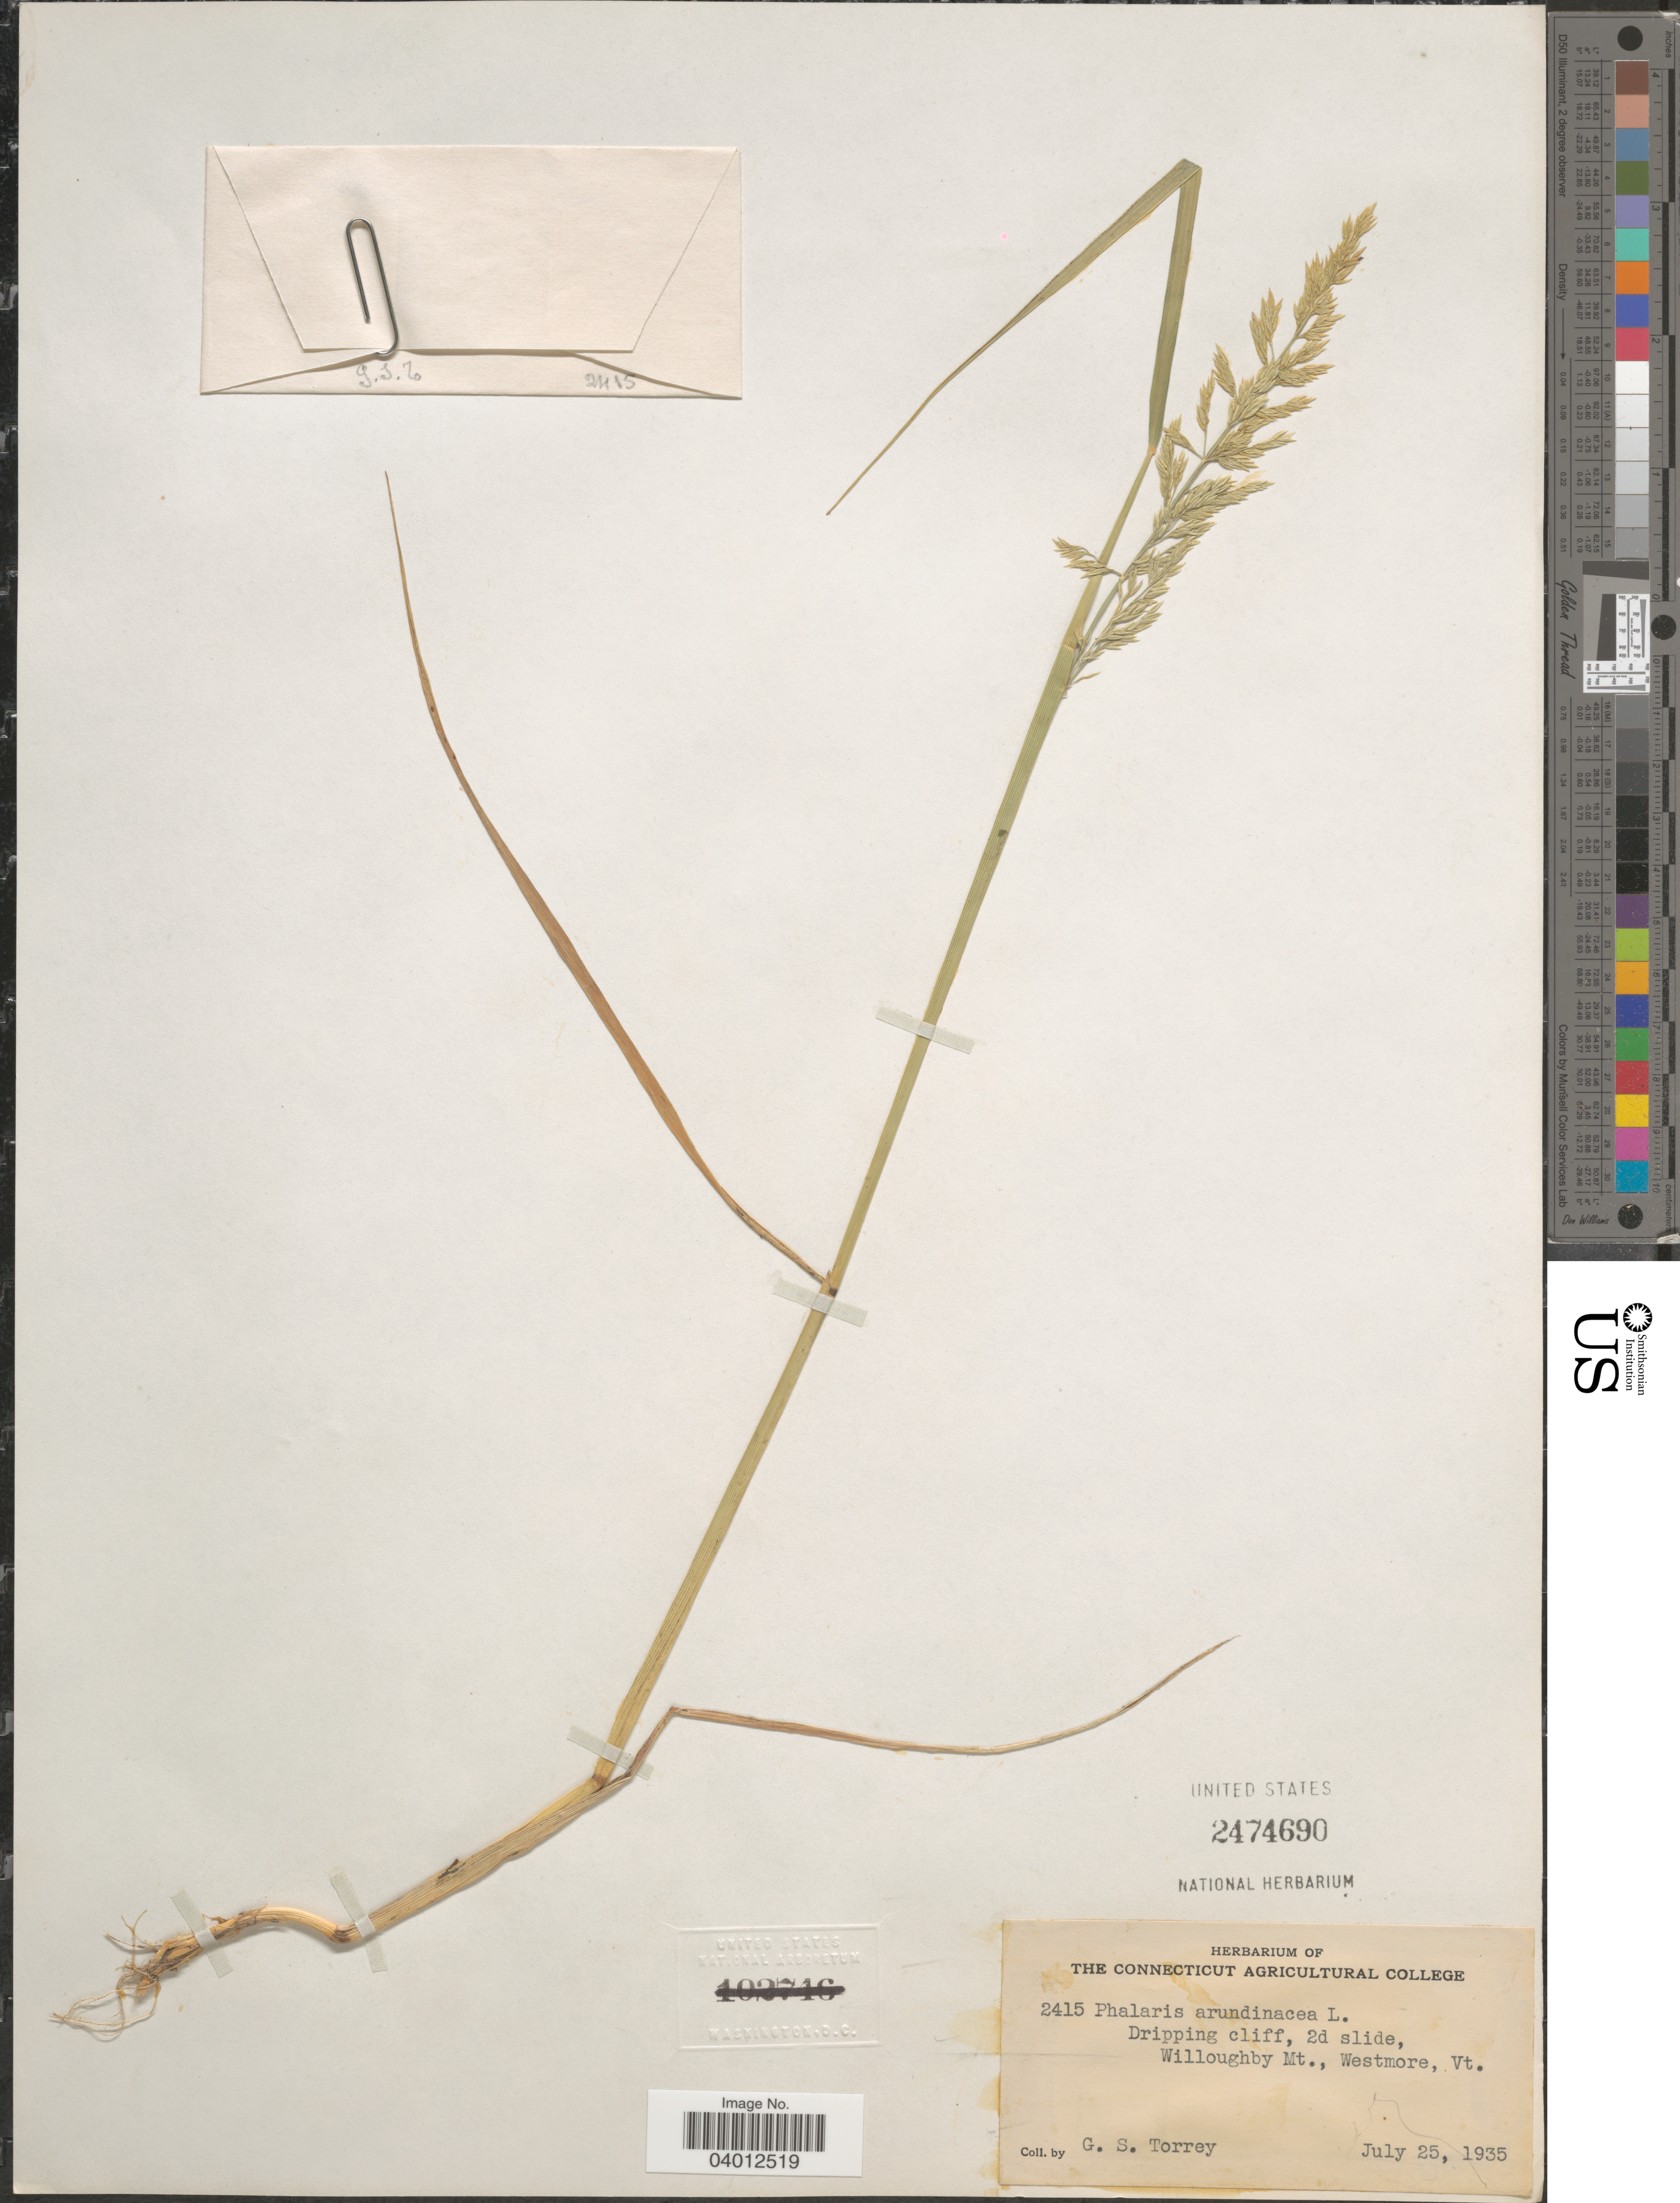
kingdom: Plantae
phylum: Tracheophyta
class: Liliopsida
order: Poales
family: Poaceae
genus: Phalaris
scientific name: Phalaris arundinacea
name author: L.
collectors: G. S. Torrey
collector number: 2415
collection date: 1935-07-25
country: United States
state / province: Vermont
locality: Dripping cliff, 2d slide, Willoughby Mt., Westmore.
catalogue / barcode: US 2474690